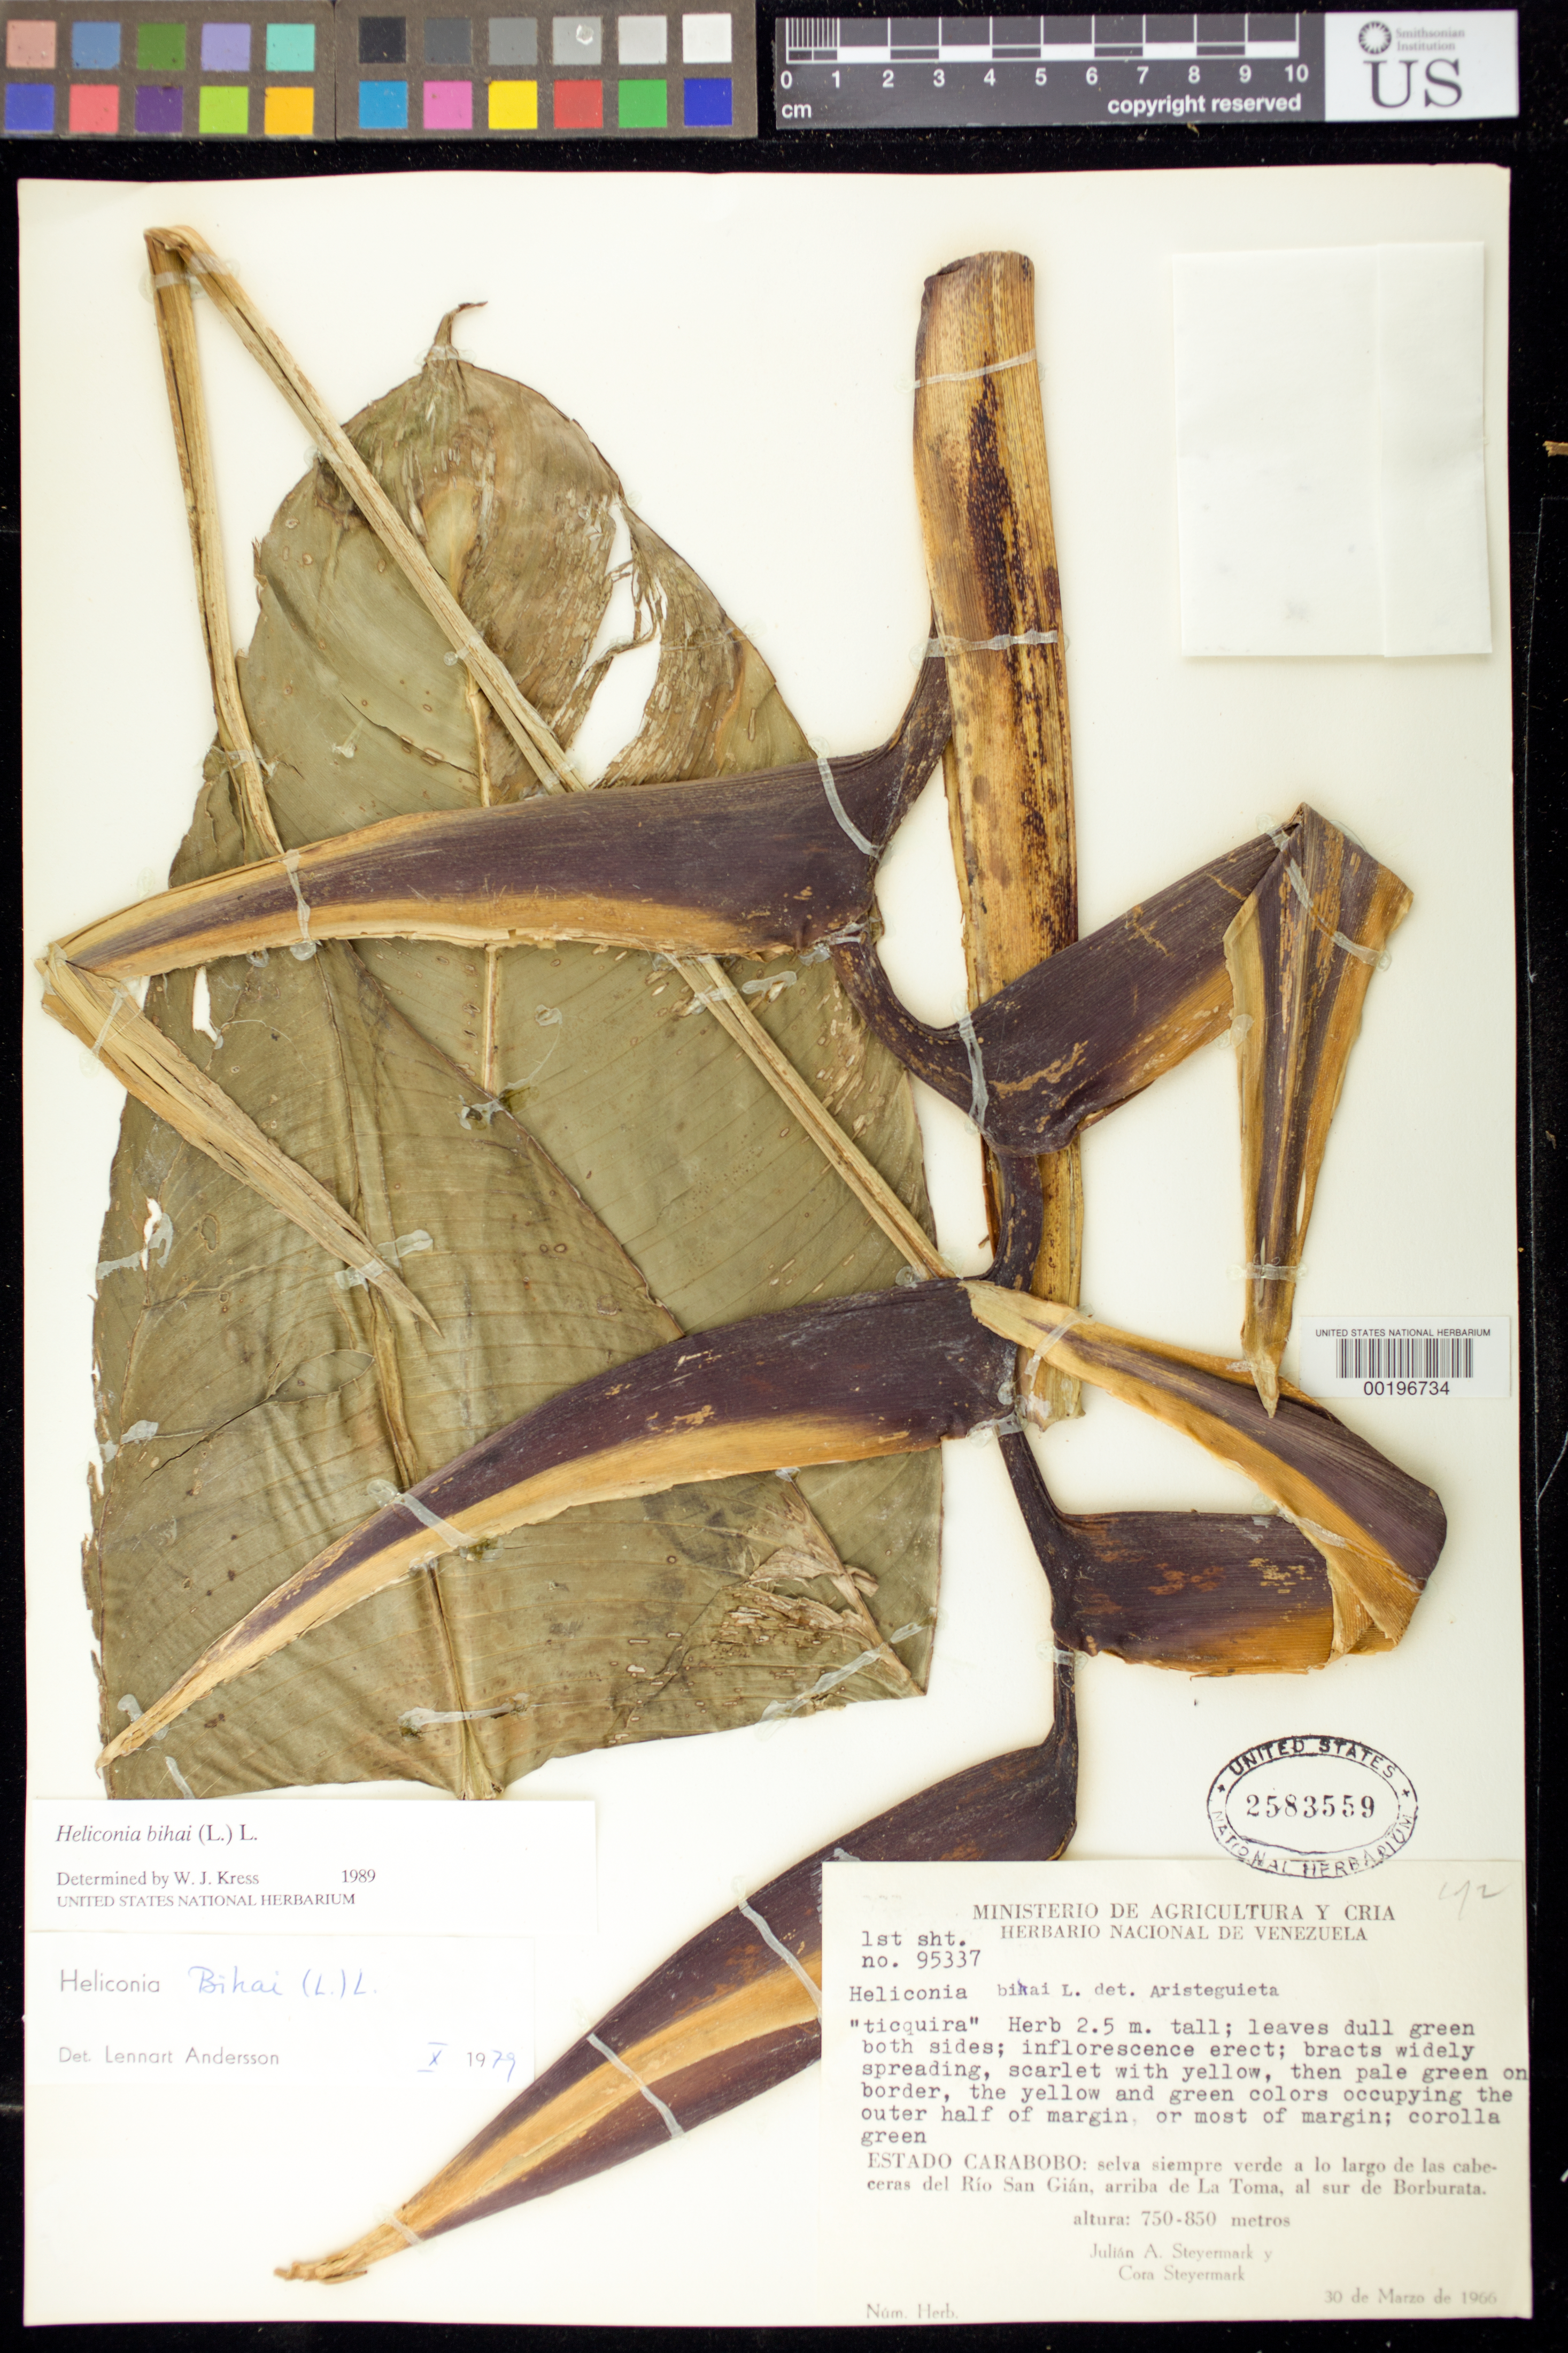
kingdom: Plantae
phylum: Tracheophyta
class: Liliopsida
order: Zingiberales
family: Heliconiaceae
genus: Heliconia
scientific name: Heliconia bihai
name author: (L.) L.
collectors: J. Steyermark & C. Steyermark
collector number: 95337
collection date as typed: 30 Mar 1966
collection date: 1966-03-30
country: Venezuela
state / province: Carabobo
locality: Ever green forest along chief city of rio san gian, above la toma, s of borburata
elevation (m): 750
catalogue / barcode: US 2583559